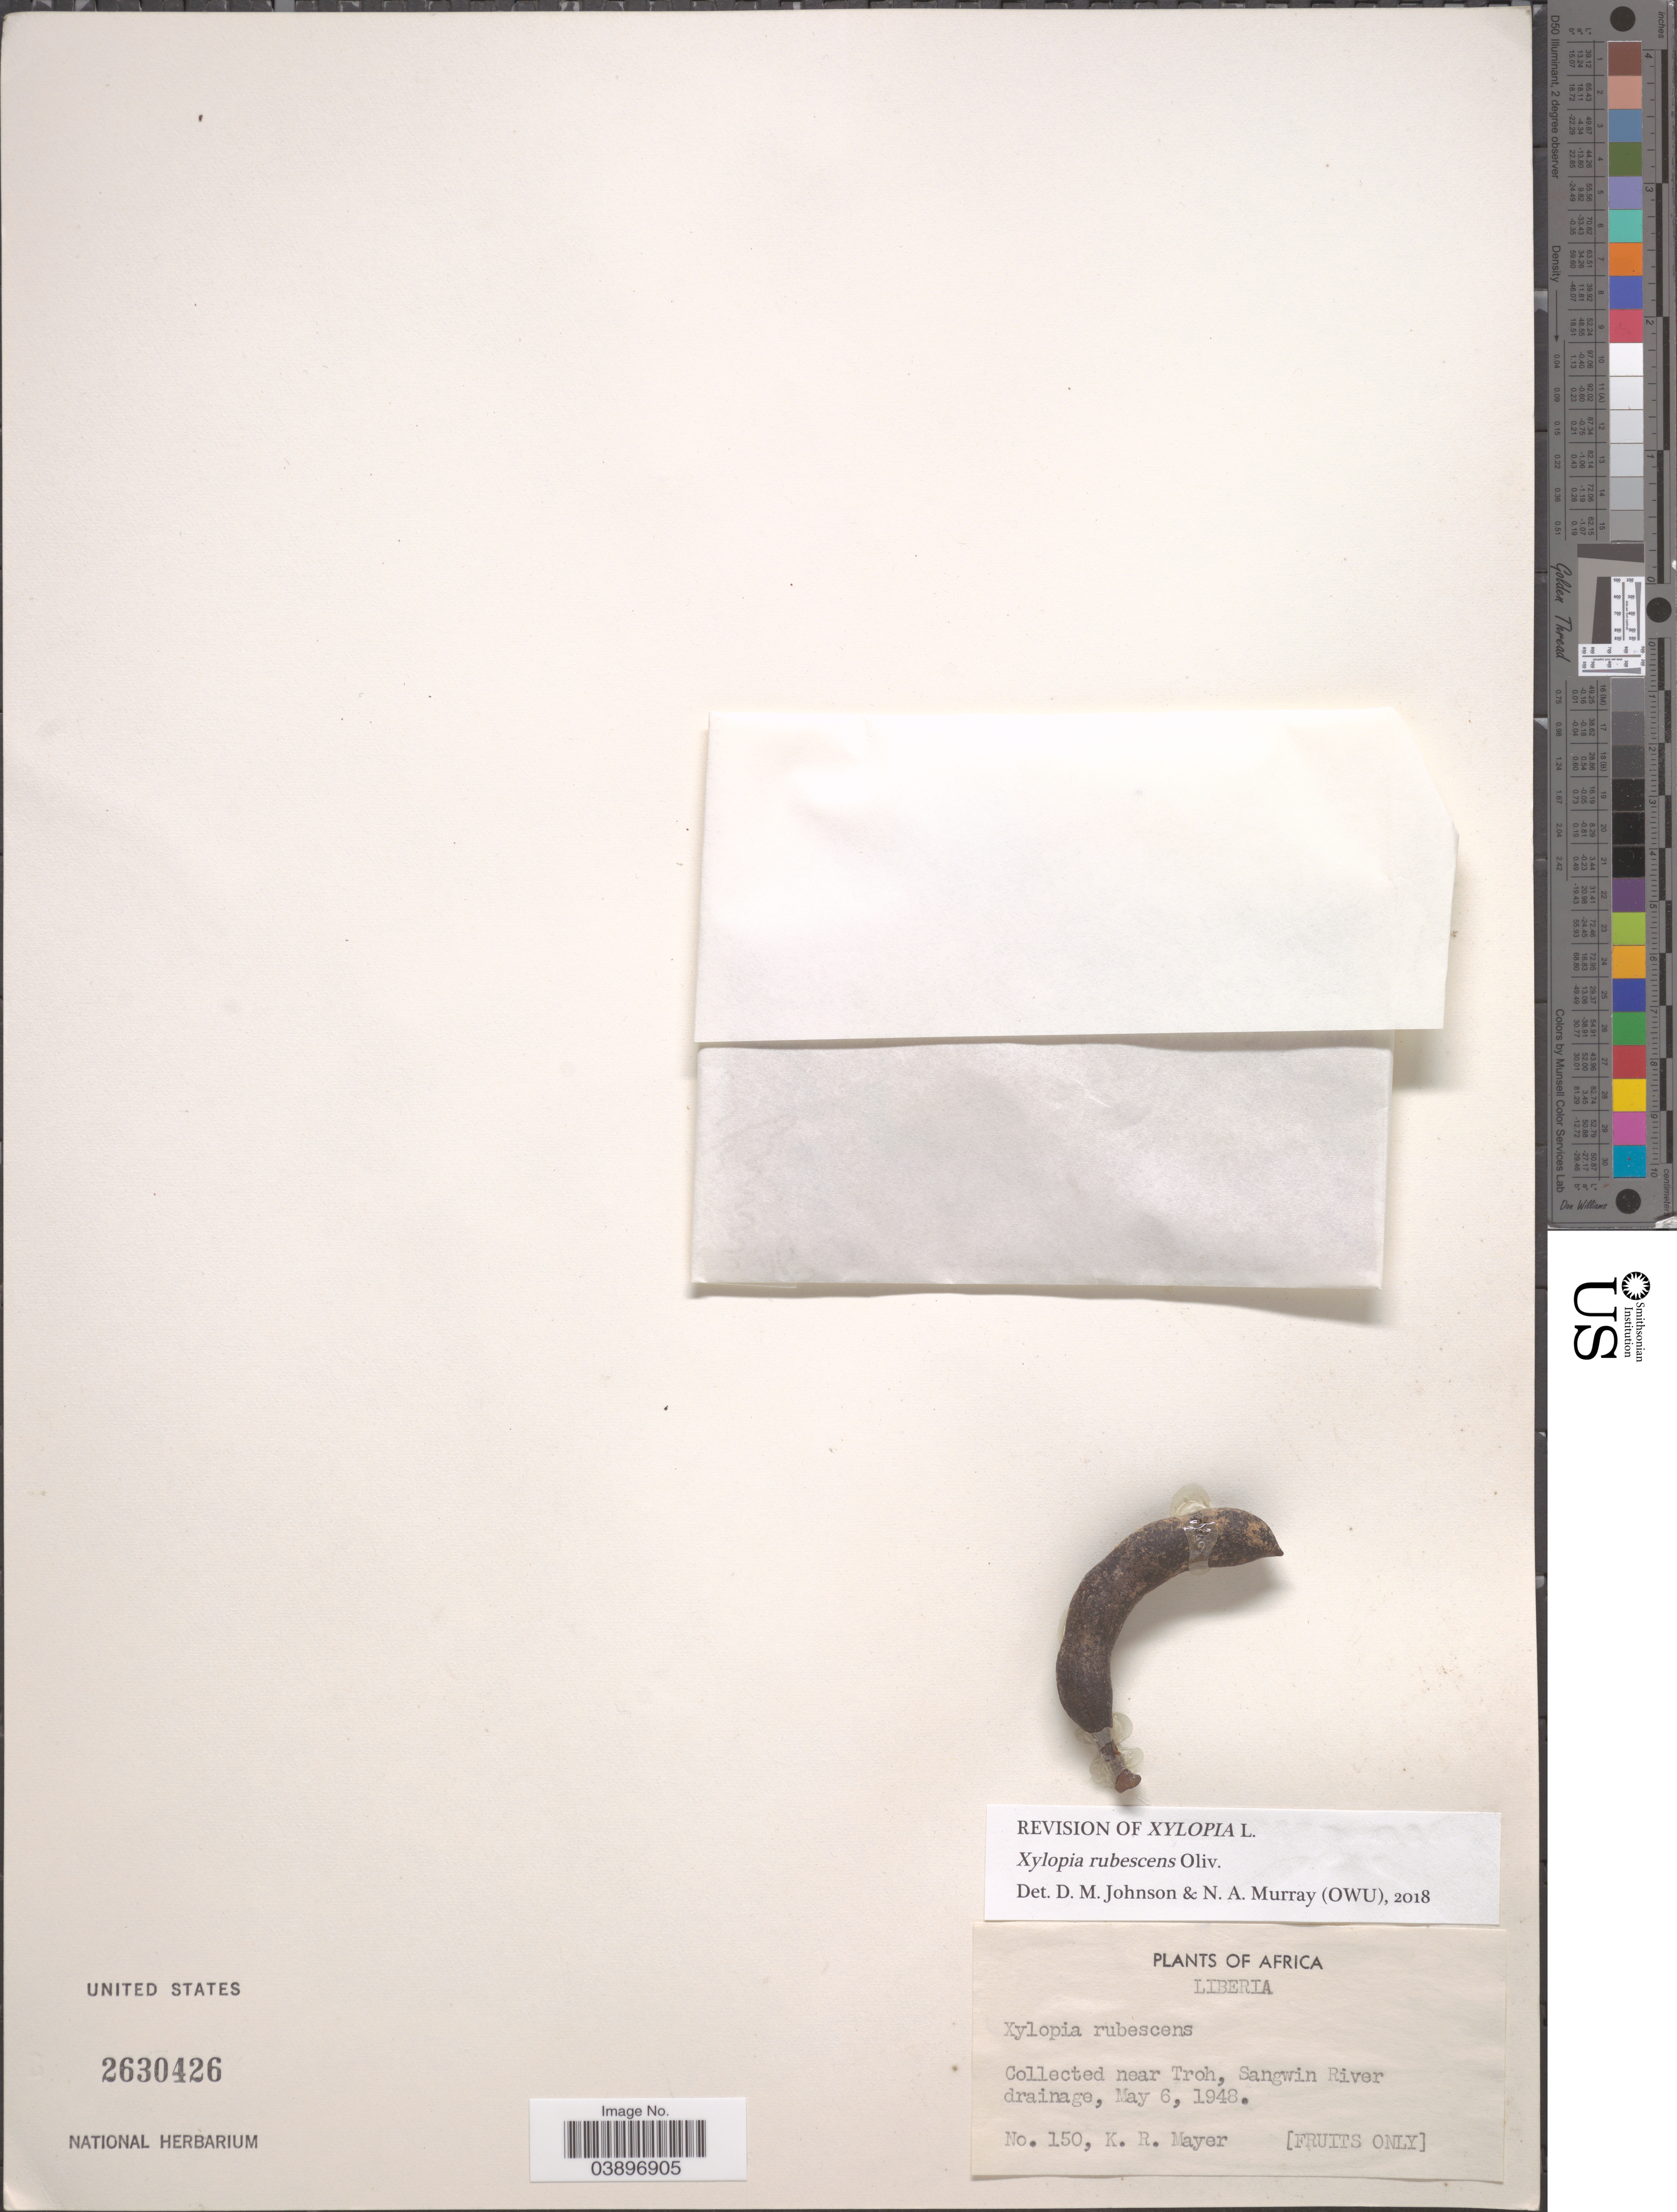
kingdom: Plantae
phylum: Tracheophyta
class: Magnoliopsida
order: Magnoliales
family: Annonaceae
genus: Xylopia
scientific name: Xylopia rubescens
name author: Oliv.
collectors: K. R. Mayer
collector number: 150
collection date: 1948-05-06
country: Liberia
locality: Near Troh, Sangwin River drainage.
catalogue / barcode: US 2630426